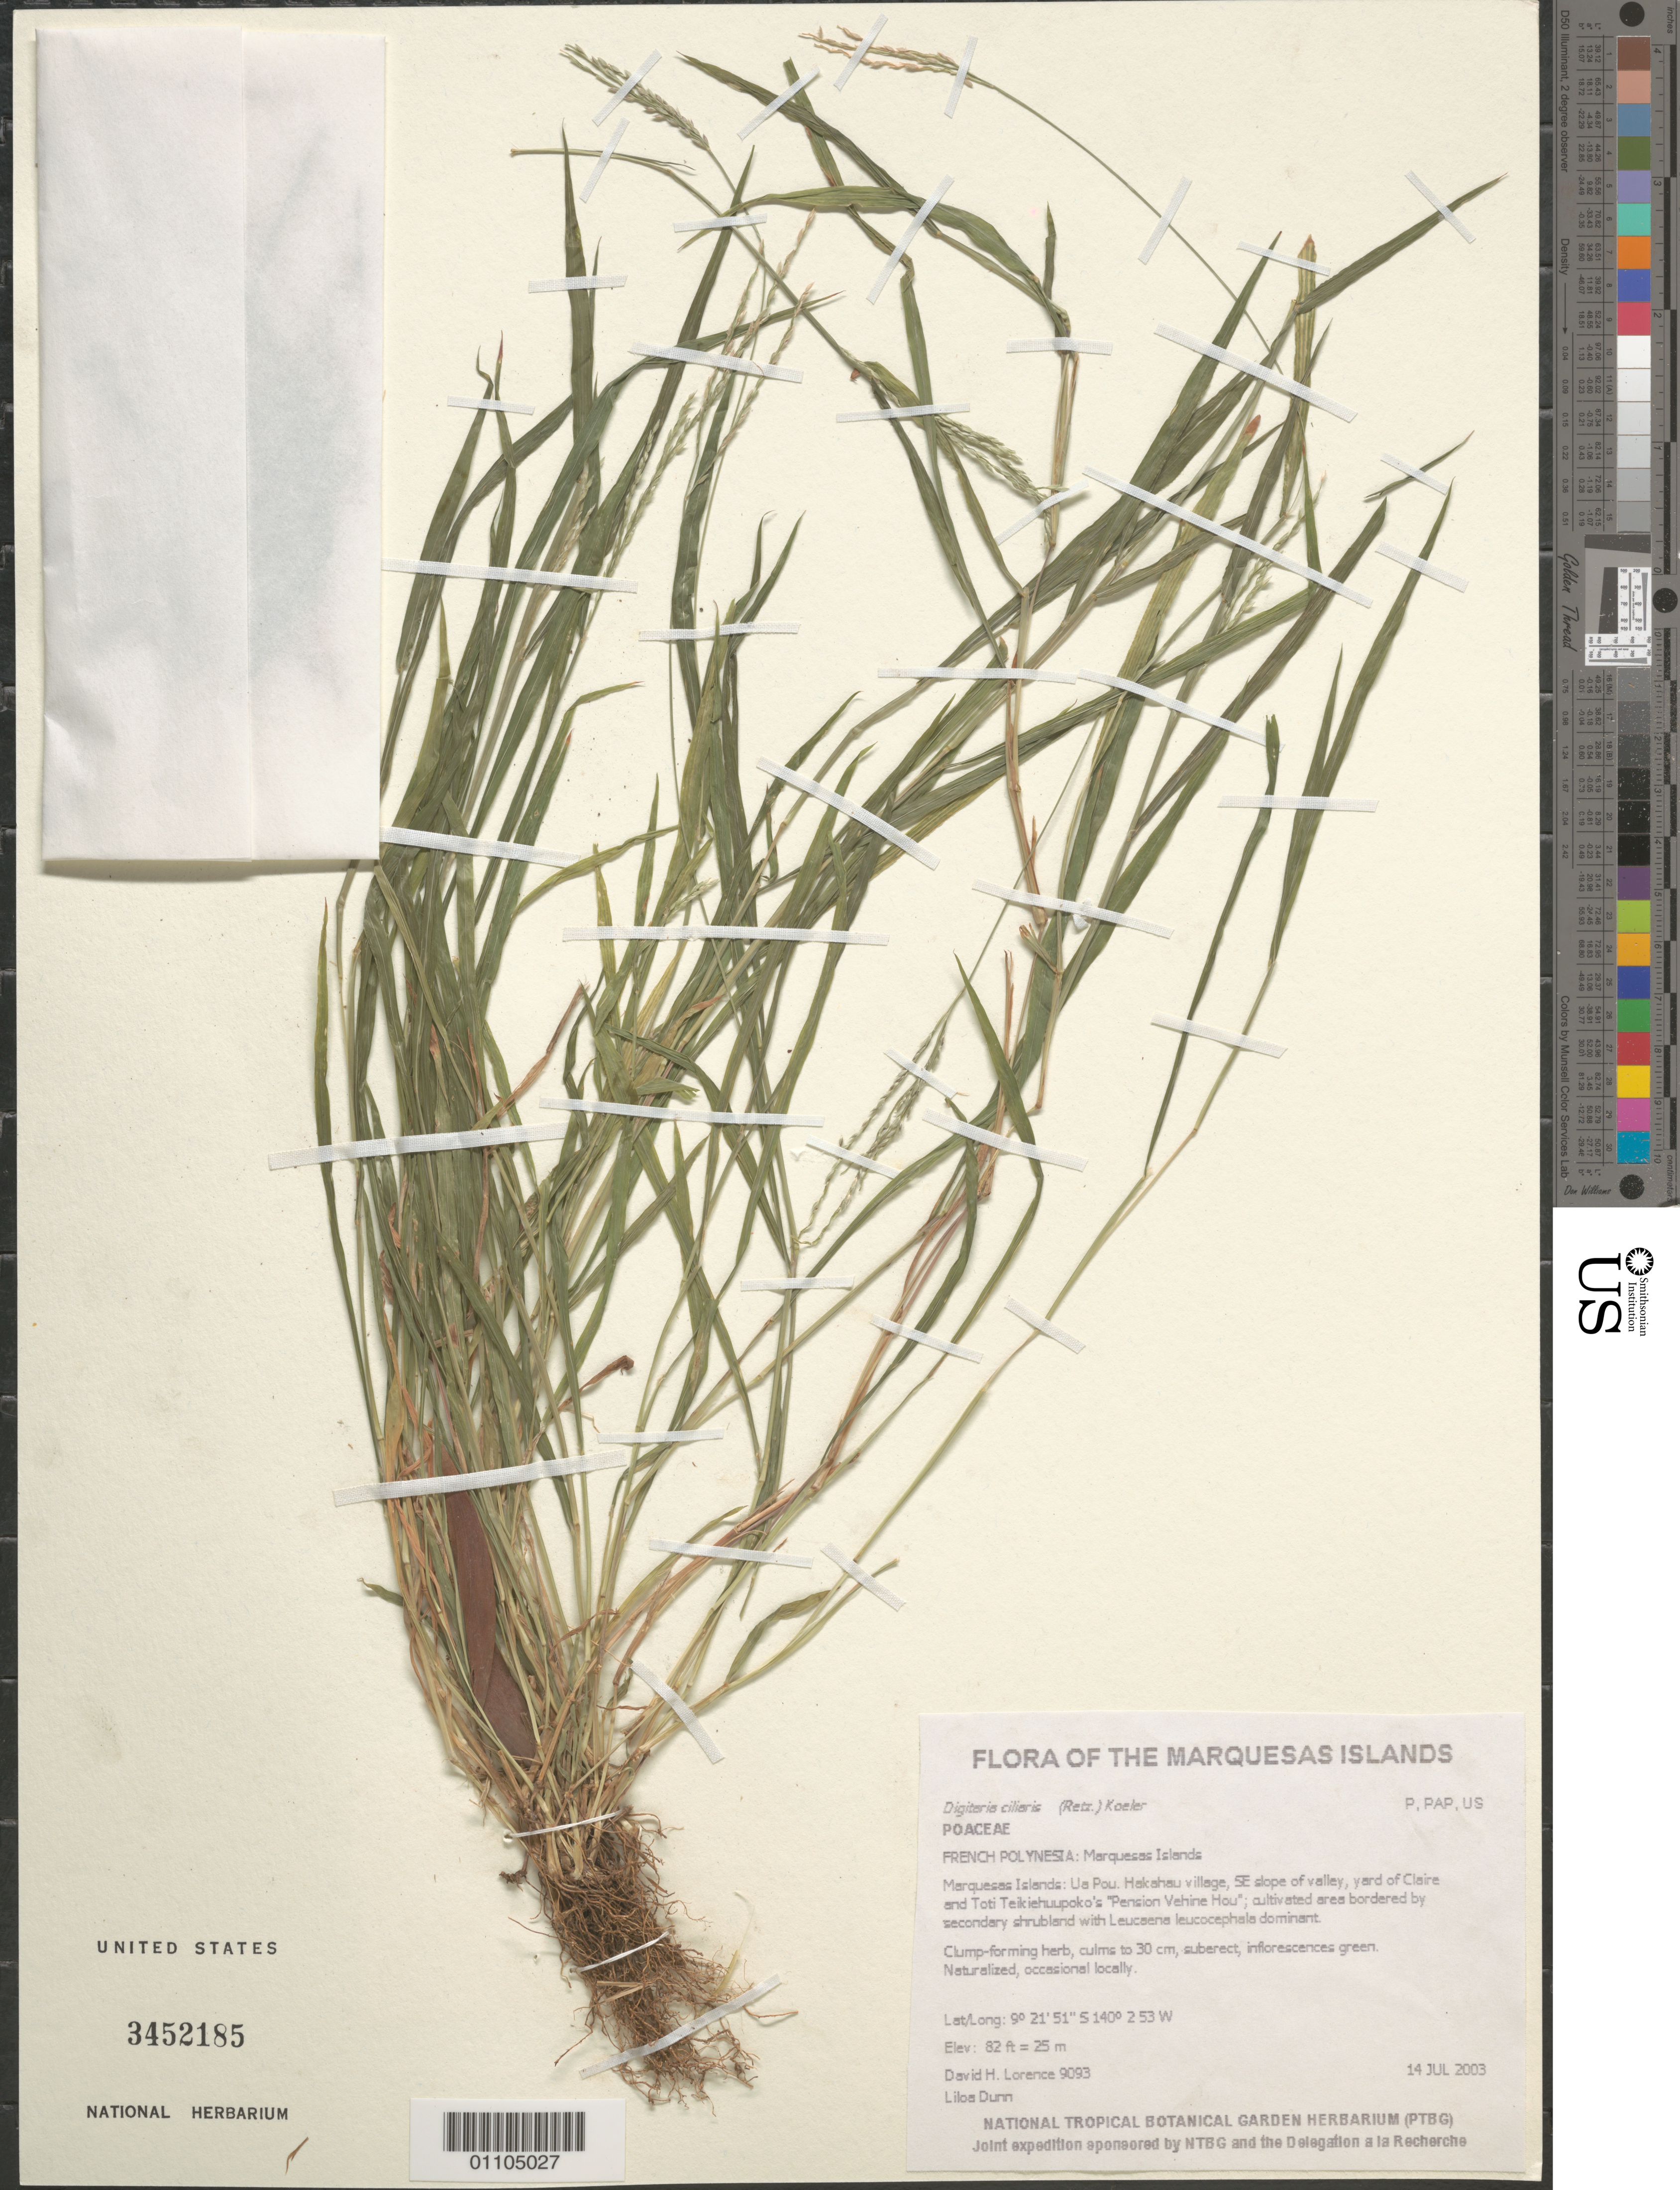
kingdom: Plantae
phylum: Tracheophyta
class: Liliopsida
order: Poales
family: Poaceae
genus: Digitaria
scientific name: Digitaria ciliaris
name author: (Retz.) Koeler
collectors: D. Lorence & L. Dunn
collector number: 9093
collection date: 2003-07-14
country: French Polynesia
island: Ua Pou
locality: Hakahau village, SE slope of valley, yard of Claire and Toti Teikiehuupoko's "Pension Vehine Hou"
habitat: Cultivated area bordered by secondary shrubland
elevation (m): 25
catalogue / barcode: US 3452185